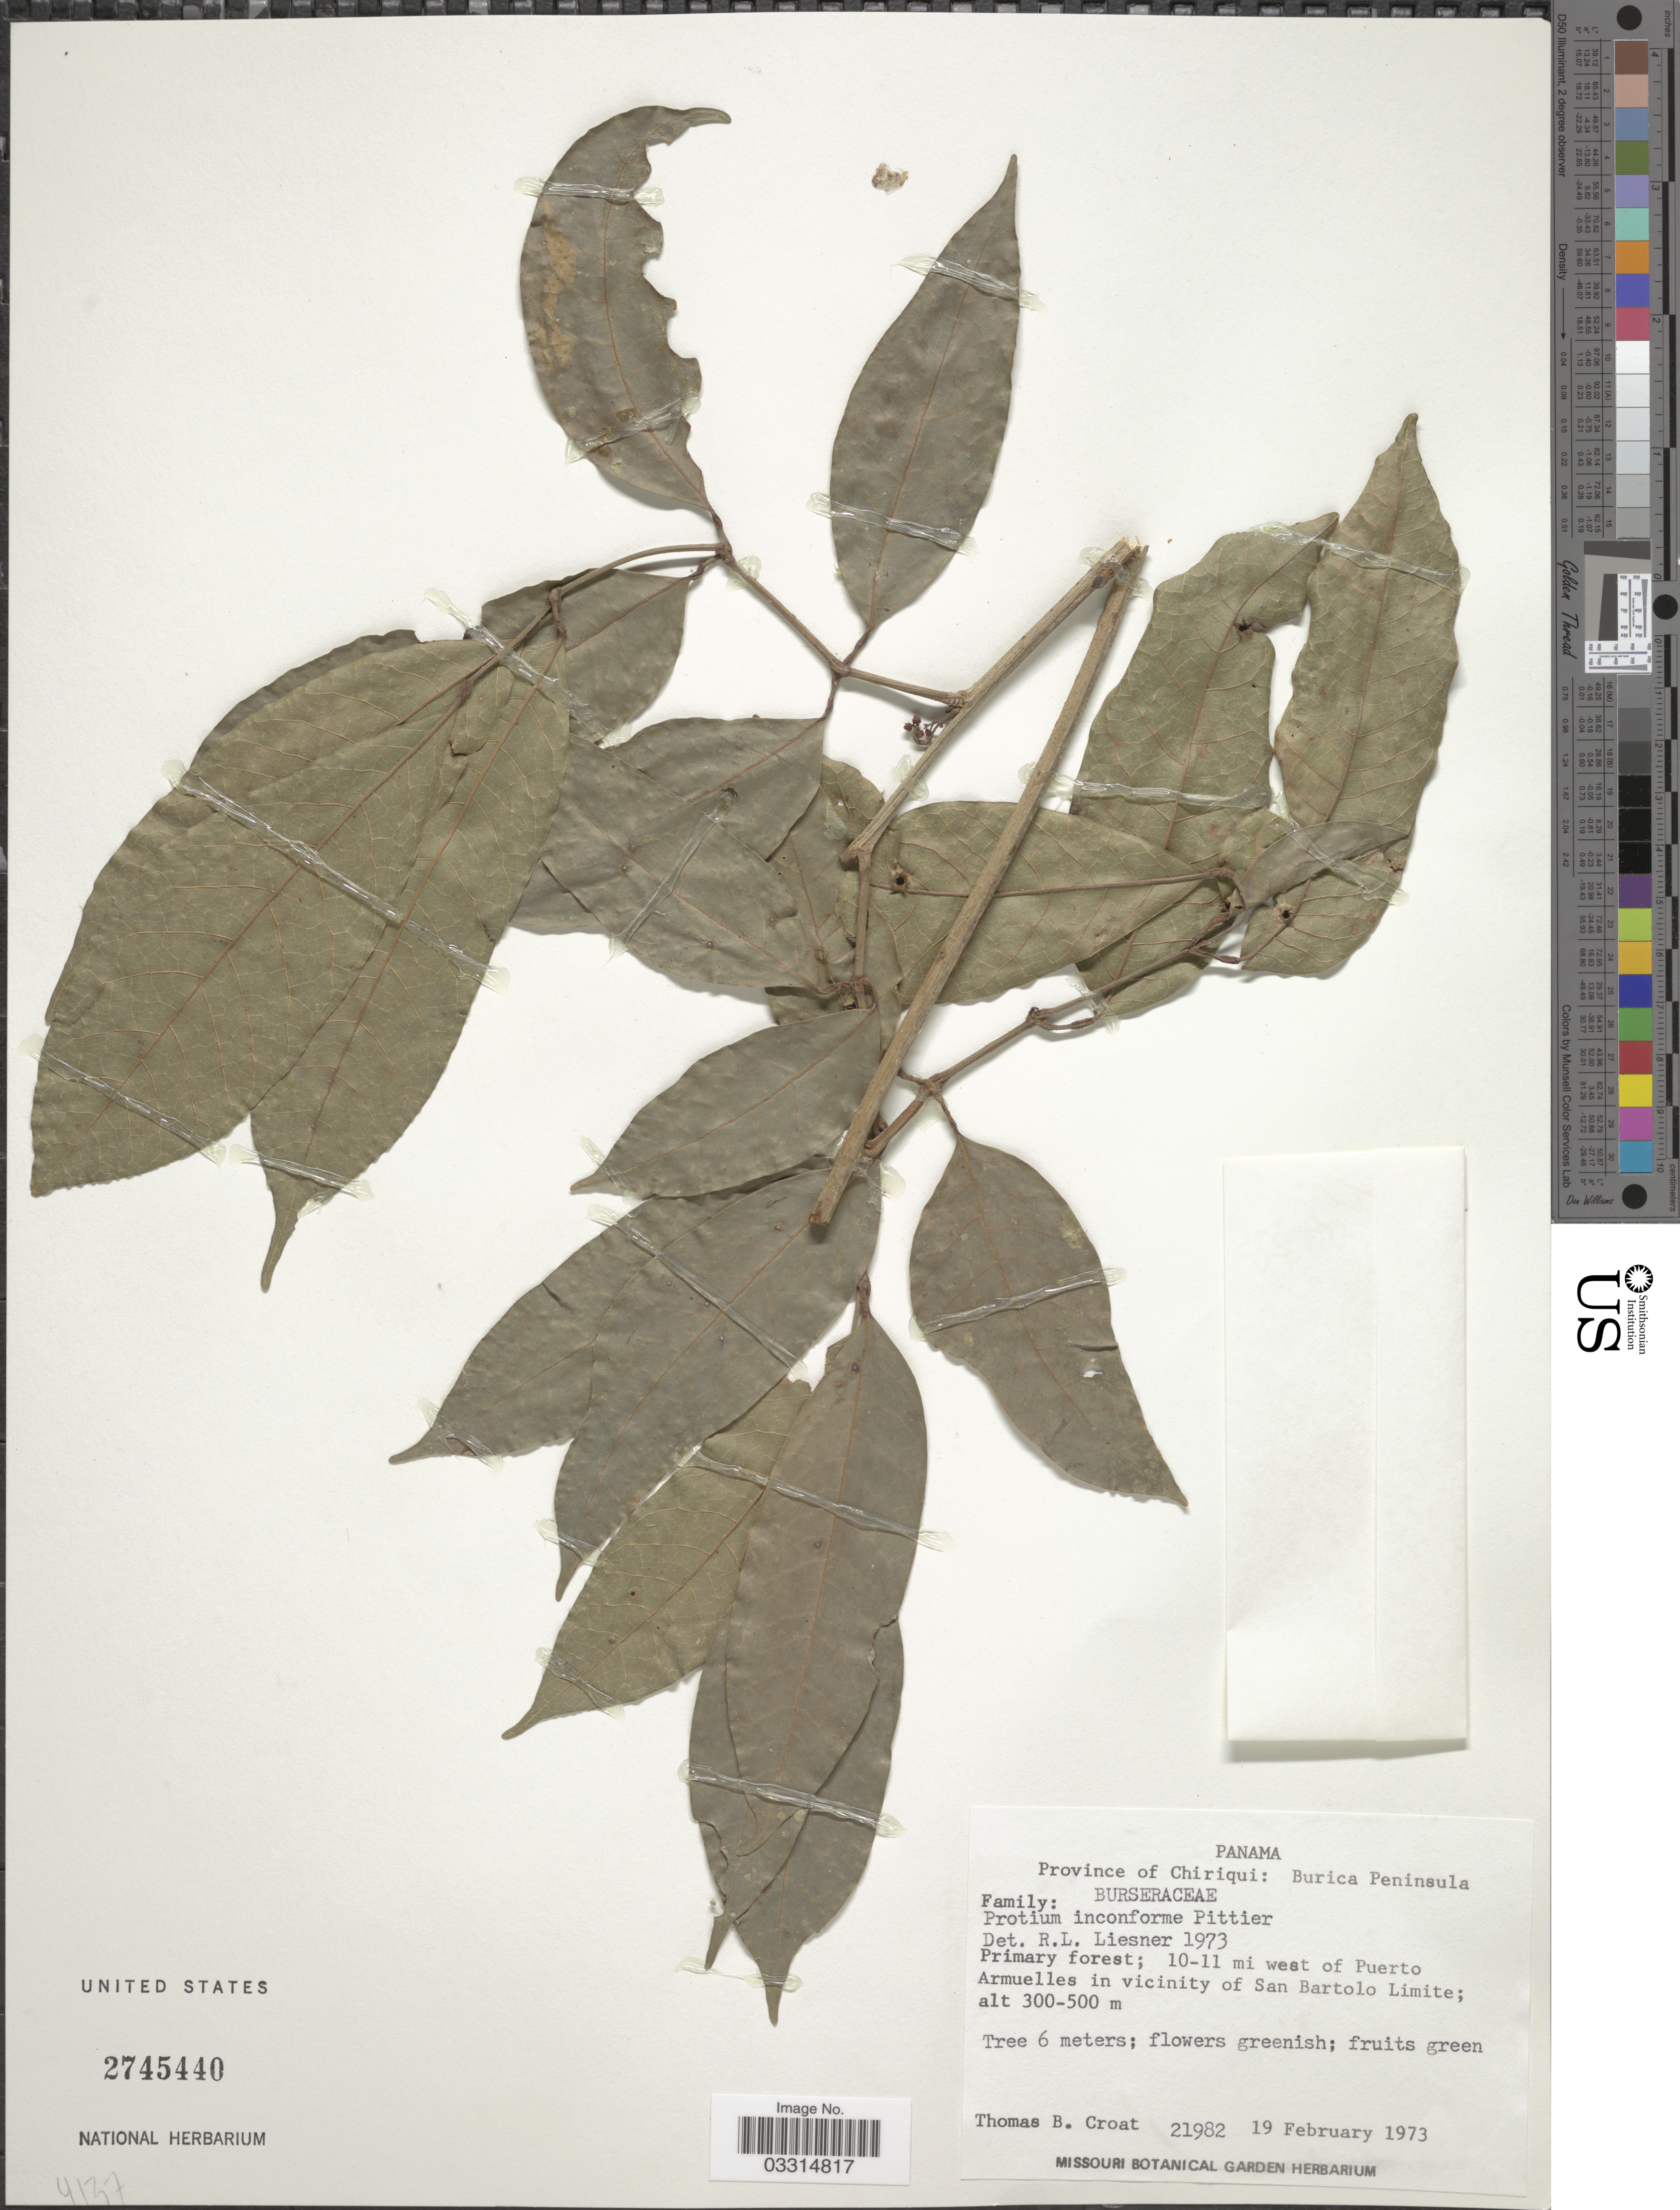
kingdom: Plantae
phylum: Tracheophyta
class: Magnoliopsida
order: Sapindales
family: Burseraceae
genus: Protium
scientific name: Protium confusum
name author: (Rose) Pittier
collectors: T. B. Croat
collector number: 21982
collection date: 1973-02-19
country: Panama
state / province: Chiriqui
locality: Burica Peninsula. 10-11 mi west of Puerto Armuelles in vicinity of San Bartolo Limite.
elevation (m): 300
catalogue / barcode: US 2745440